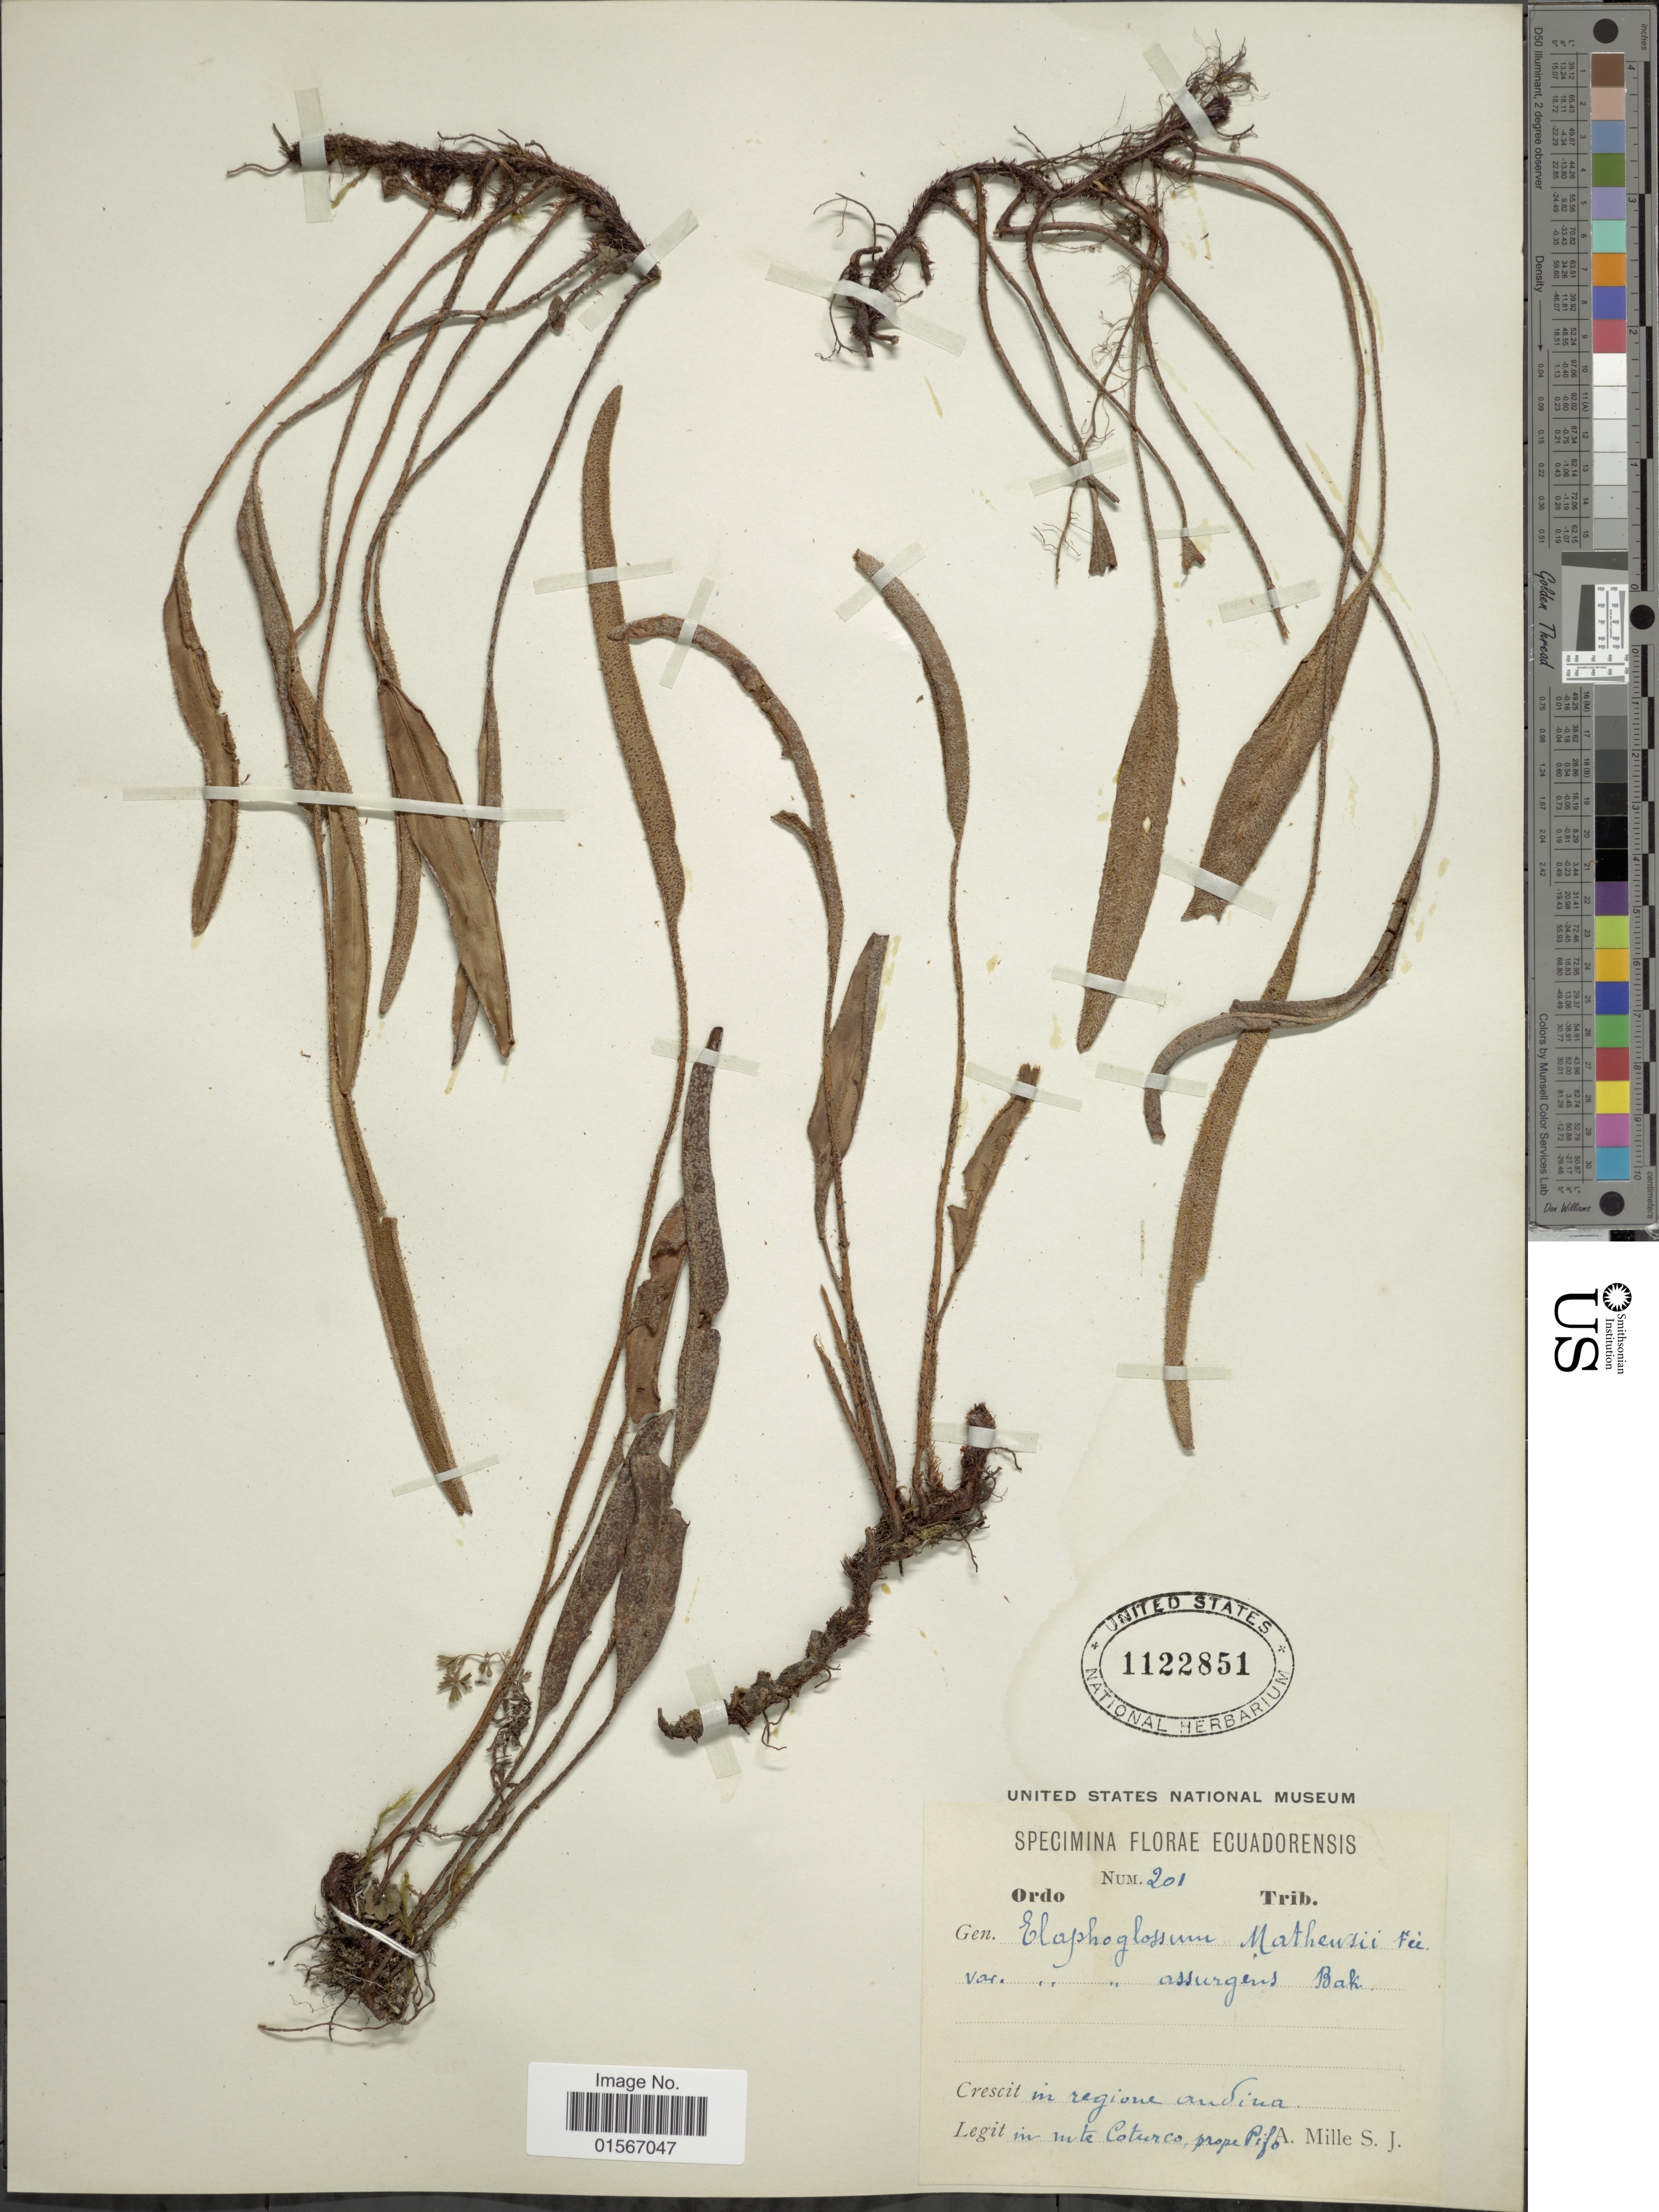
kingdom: Plantae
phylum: Tracheophyta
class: Polypodiopsida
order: Polypodiales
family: Dryopteridaceae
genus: Elaphoglossum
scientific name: Elaphoglossum mathewsii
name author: (Fée) T. Moore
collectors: A. Mille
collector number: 201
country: Ecuador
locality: In region anina in mte Coturco, prope Pifo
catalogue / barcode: US 1122851